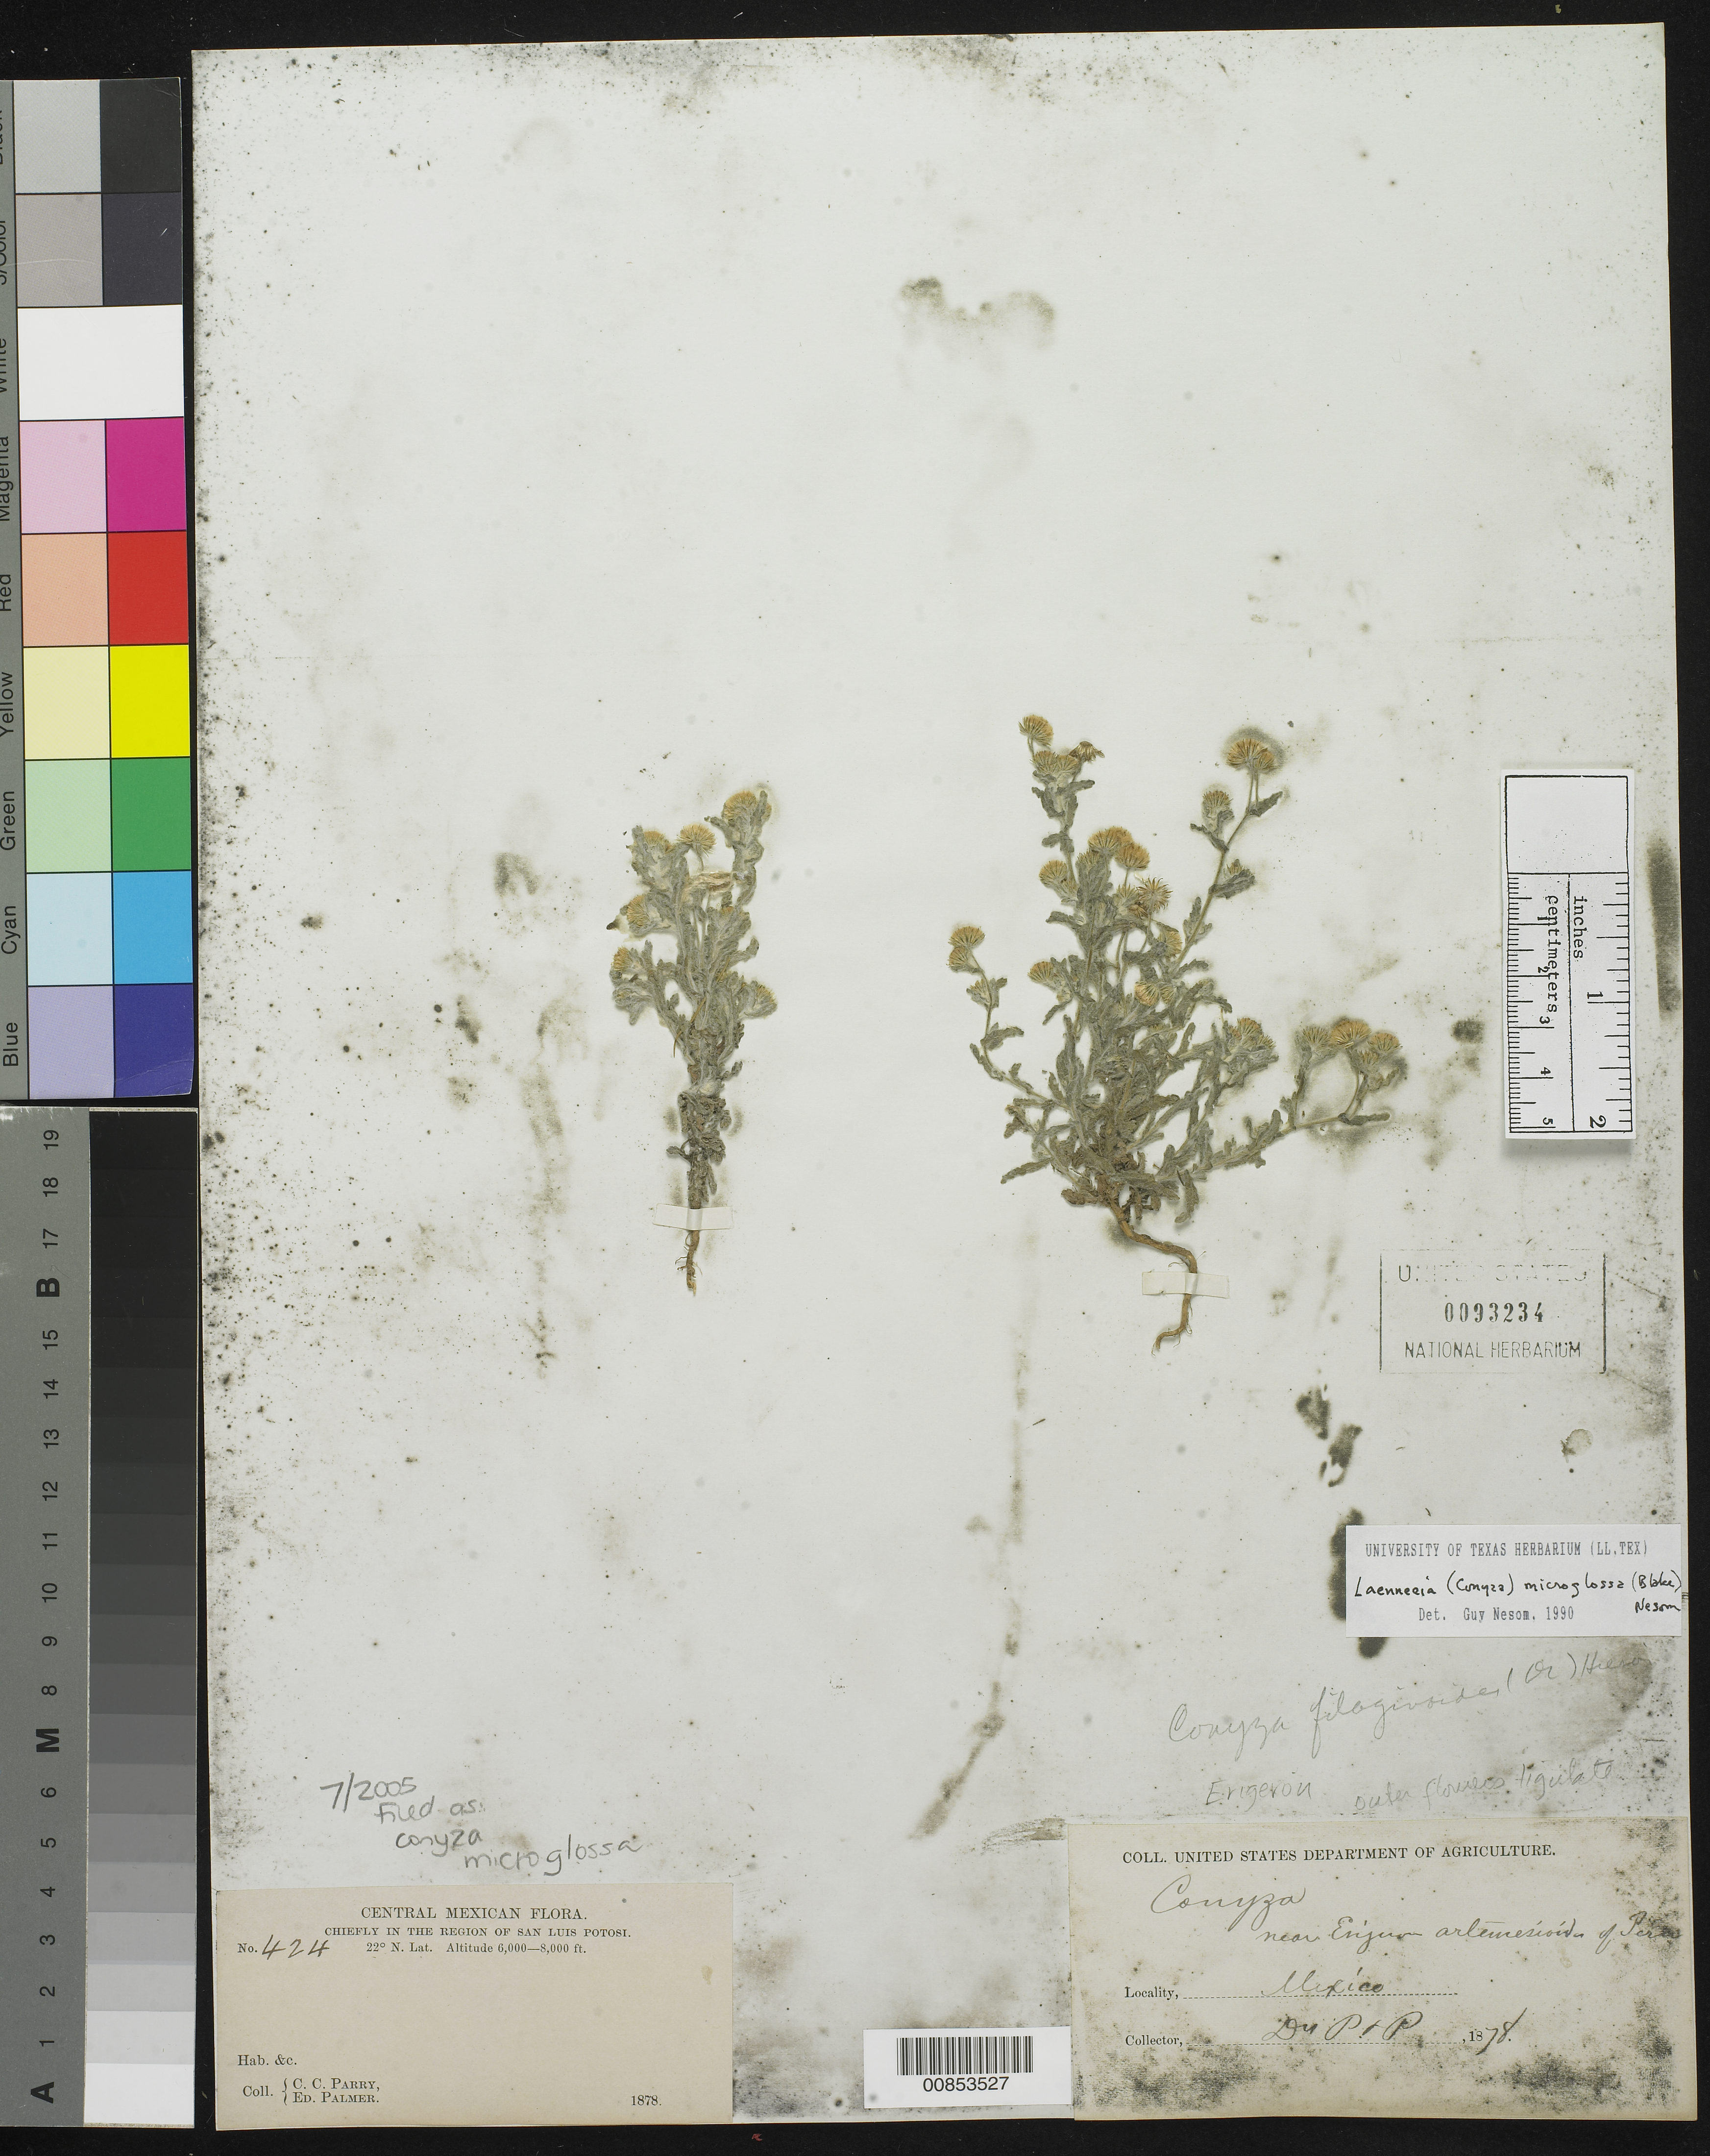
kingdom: Plantae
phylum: Tracheophyta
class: Magnoliopsida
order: Asterales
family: Asteraceae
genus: Conyza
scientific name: Conyza microglossa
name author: (S.F. Blake) Cronq.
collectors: C. C. Parry & E. Palmer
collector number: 424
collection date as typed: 1878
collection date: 1878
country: Mexico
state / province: San Luis Potosí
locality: Chiefly in the region of San Luis Potosí.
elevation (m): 1829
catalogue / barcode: US 93234